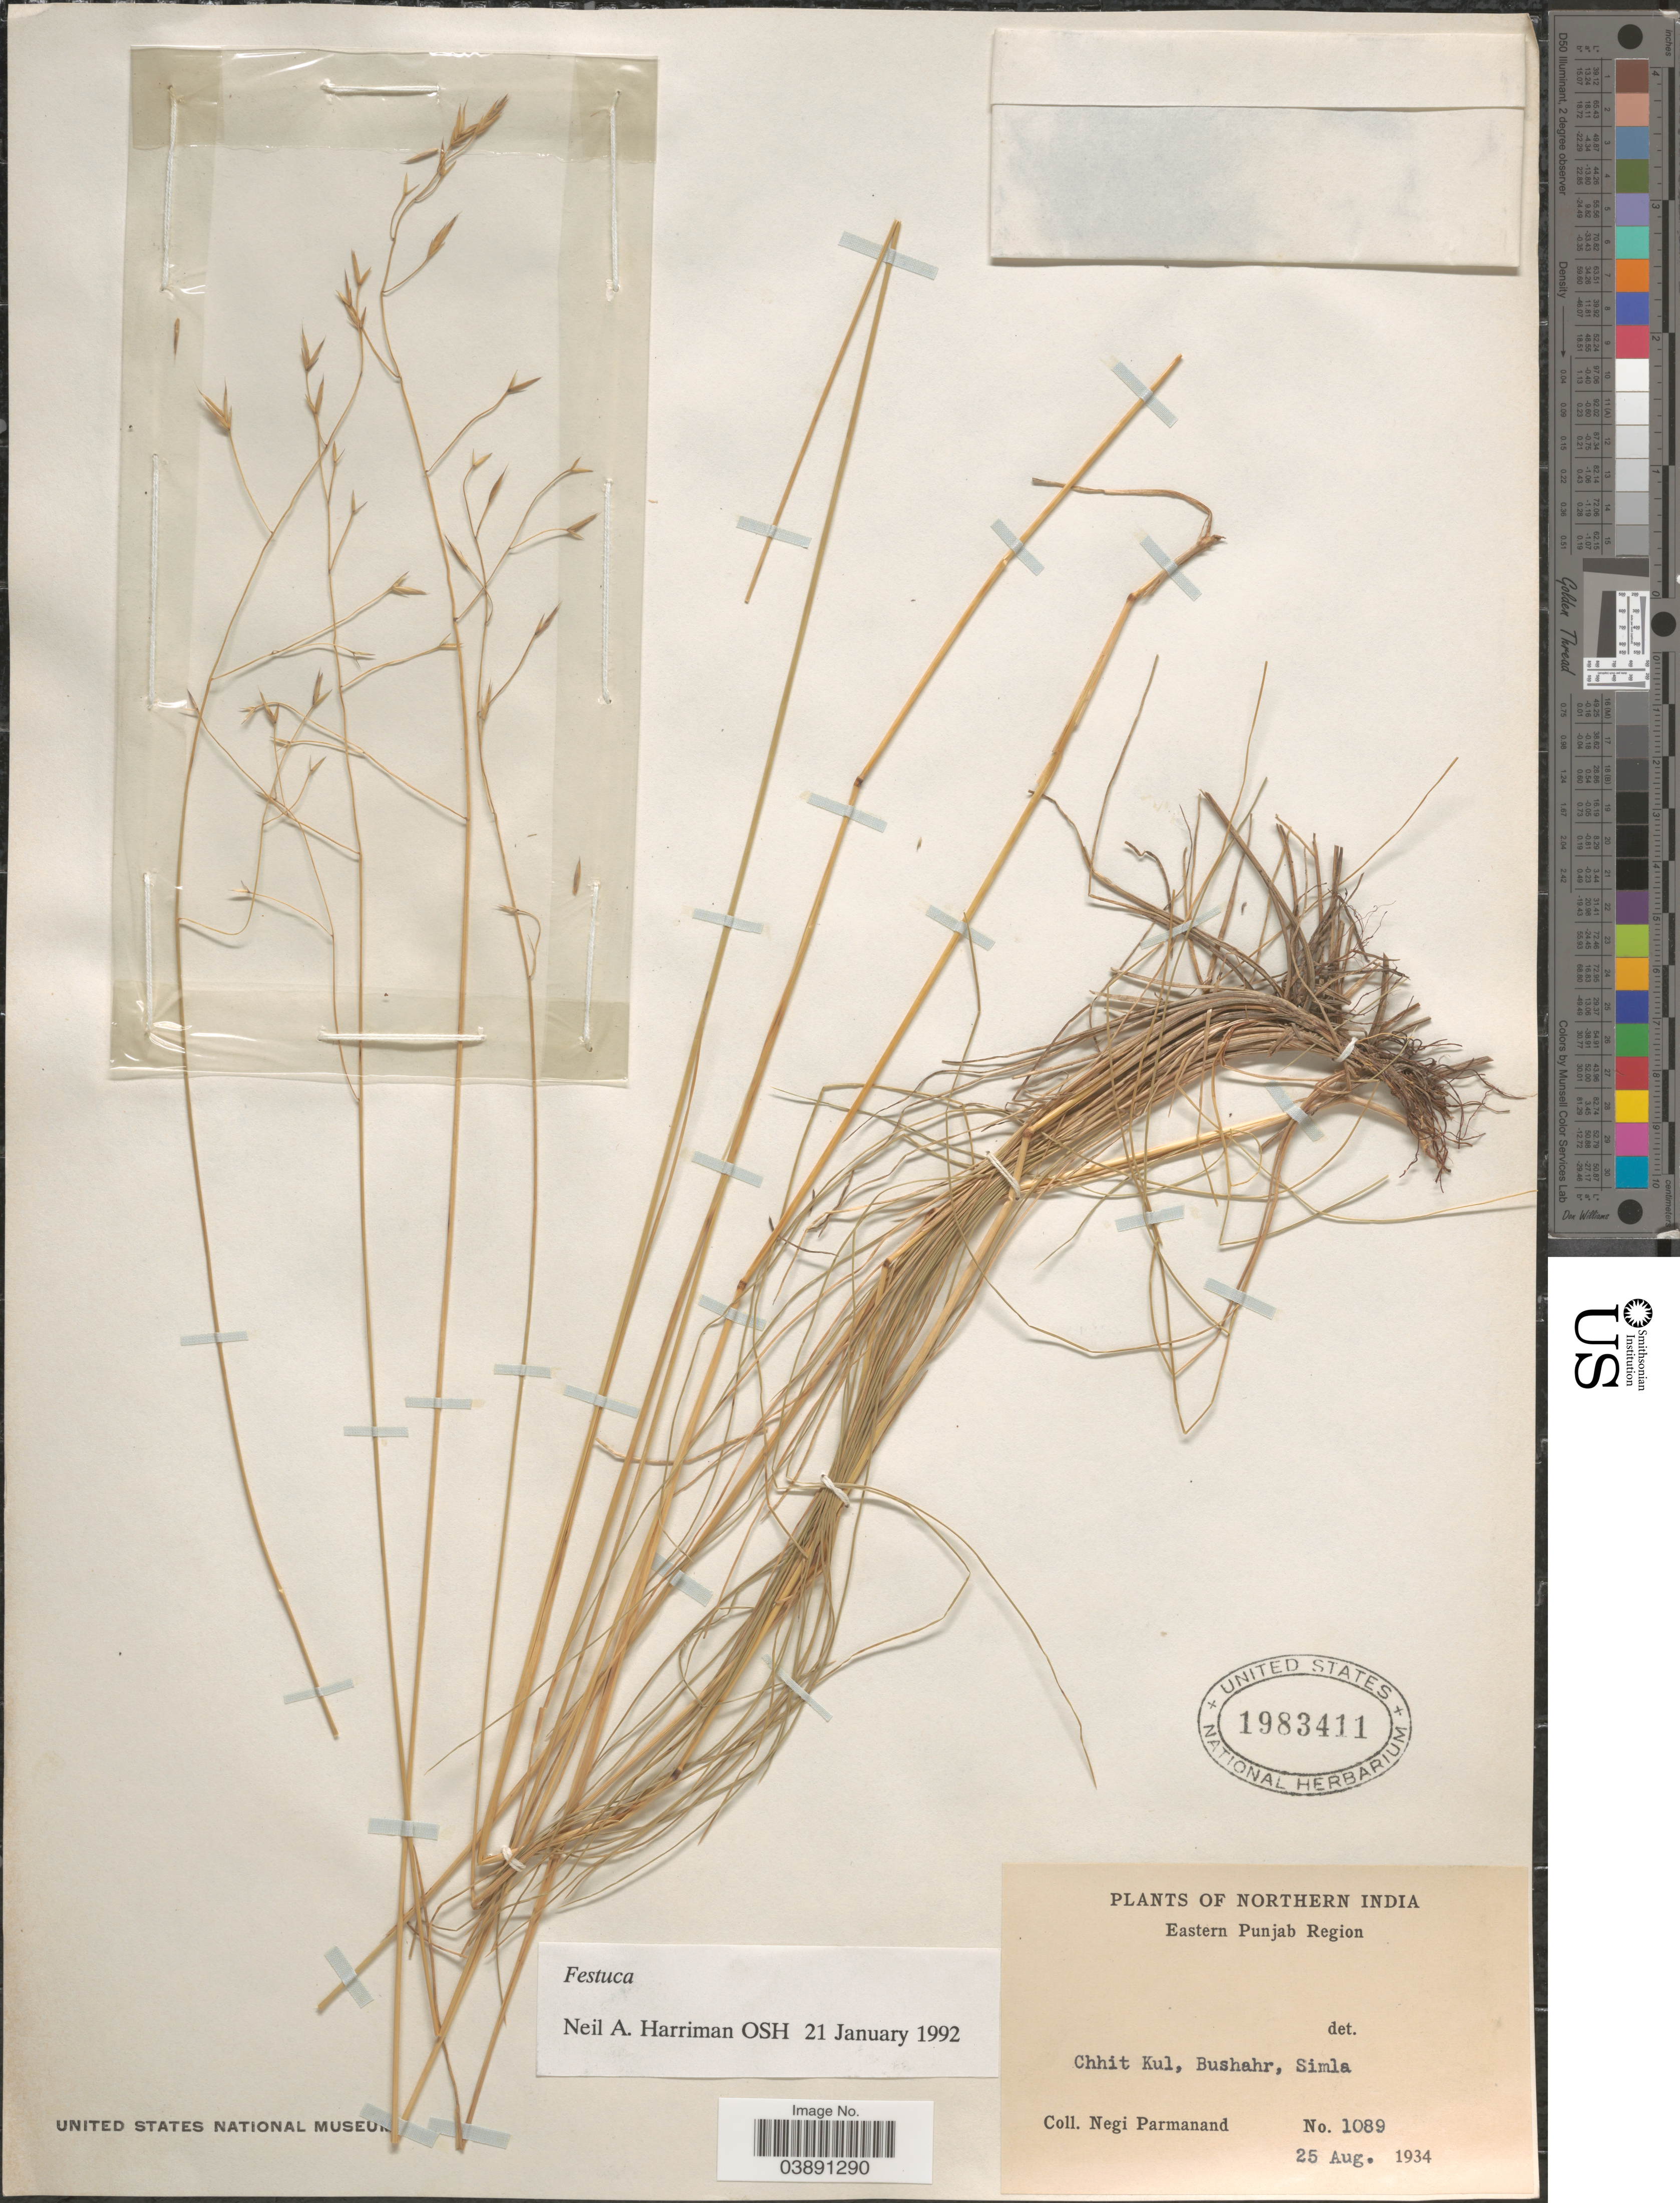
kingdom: Plantae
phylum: Tracheophyta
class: Liliopsida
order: Poales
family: Poaceae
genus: Festuca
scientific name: Festuca sp.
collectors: N. Parmanand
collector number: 1089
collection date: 1934-08-25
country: India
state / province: Himachal Pradesh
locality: Northern India. Eastern Punjab Region. Chhit Kul, Bushahr, Simla.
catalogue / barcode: US 1983411